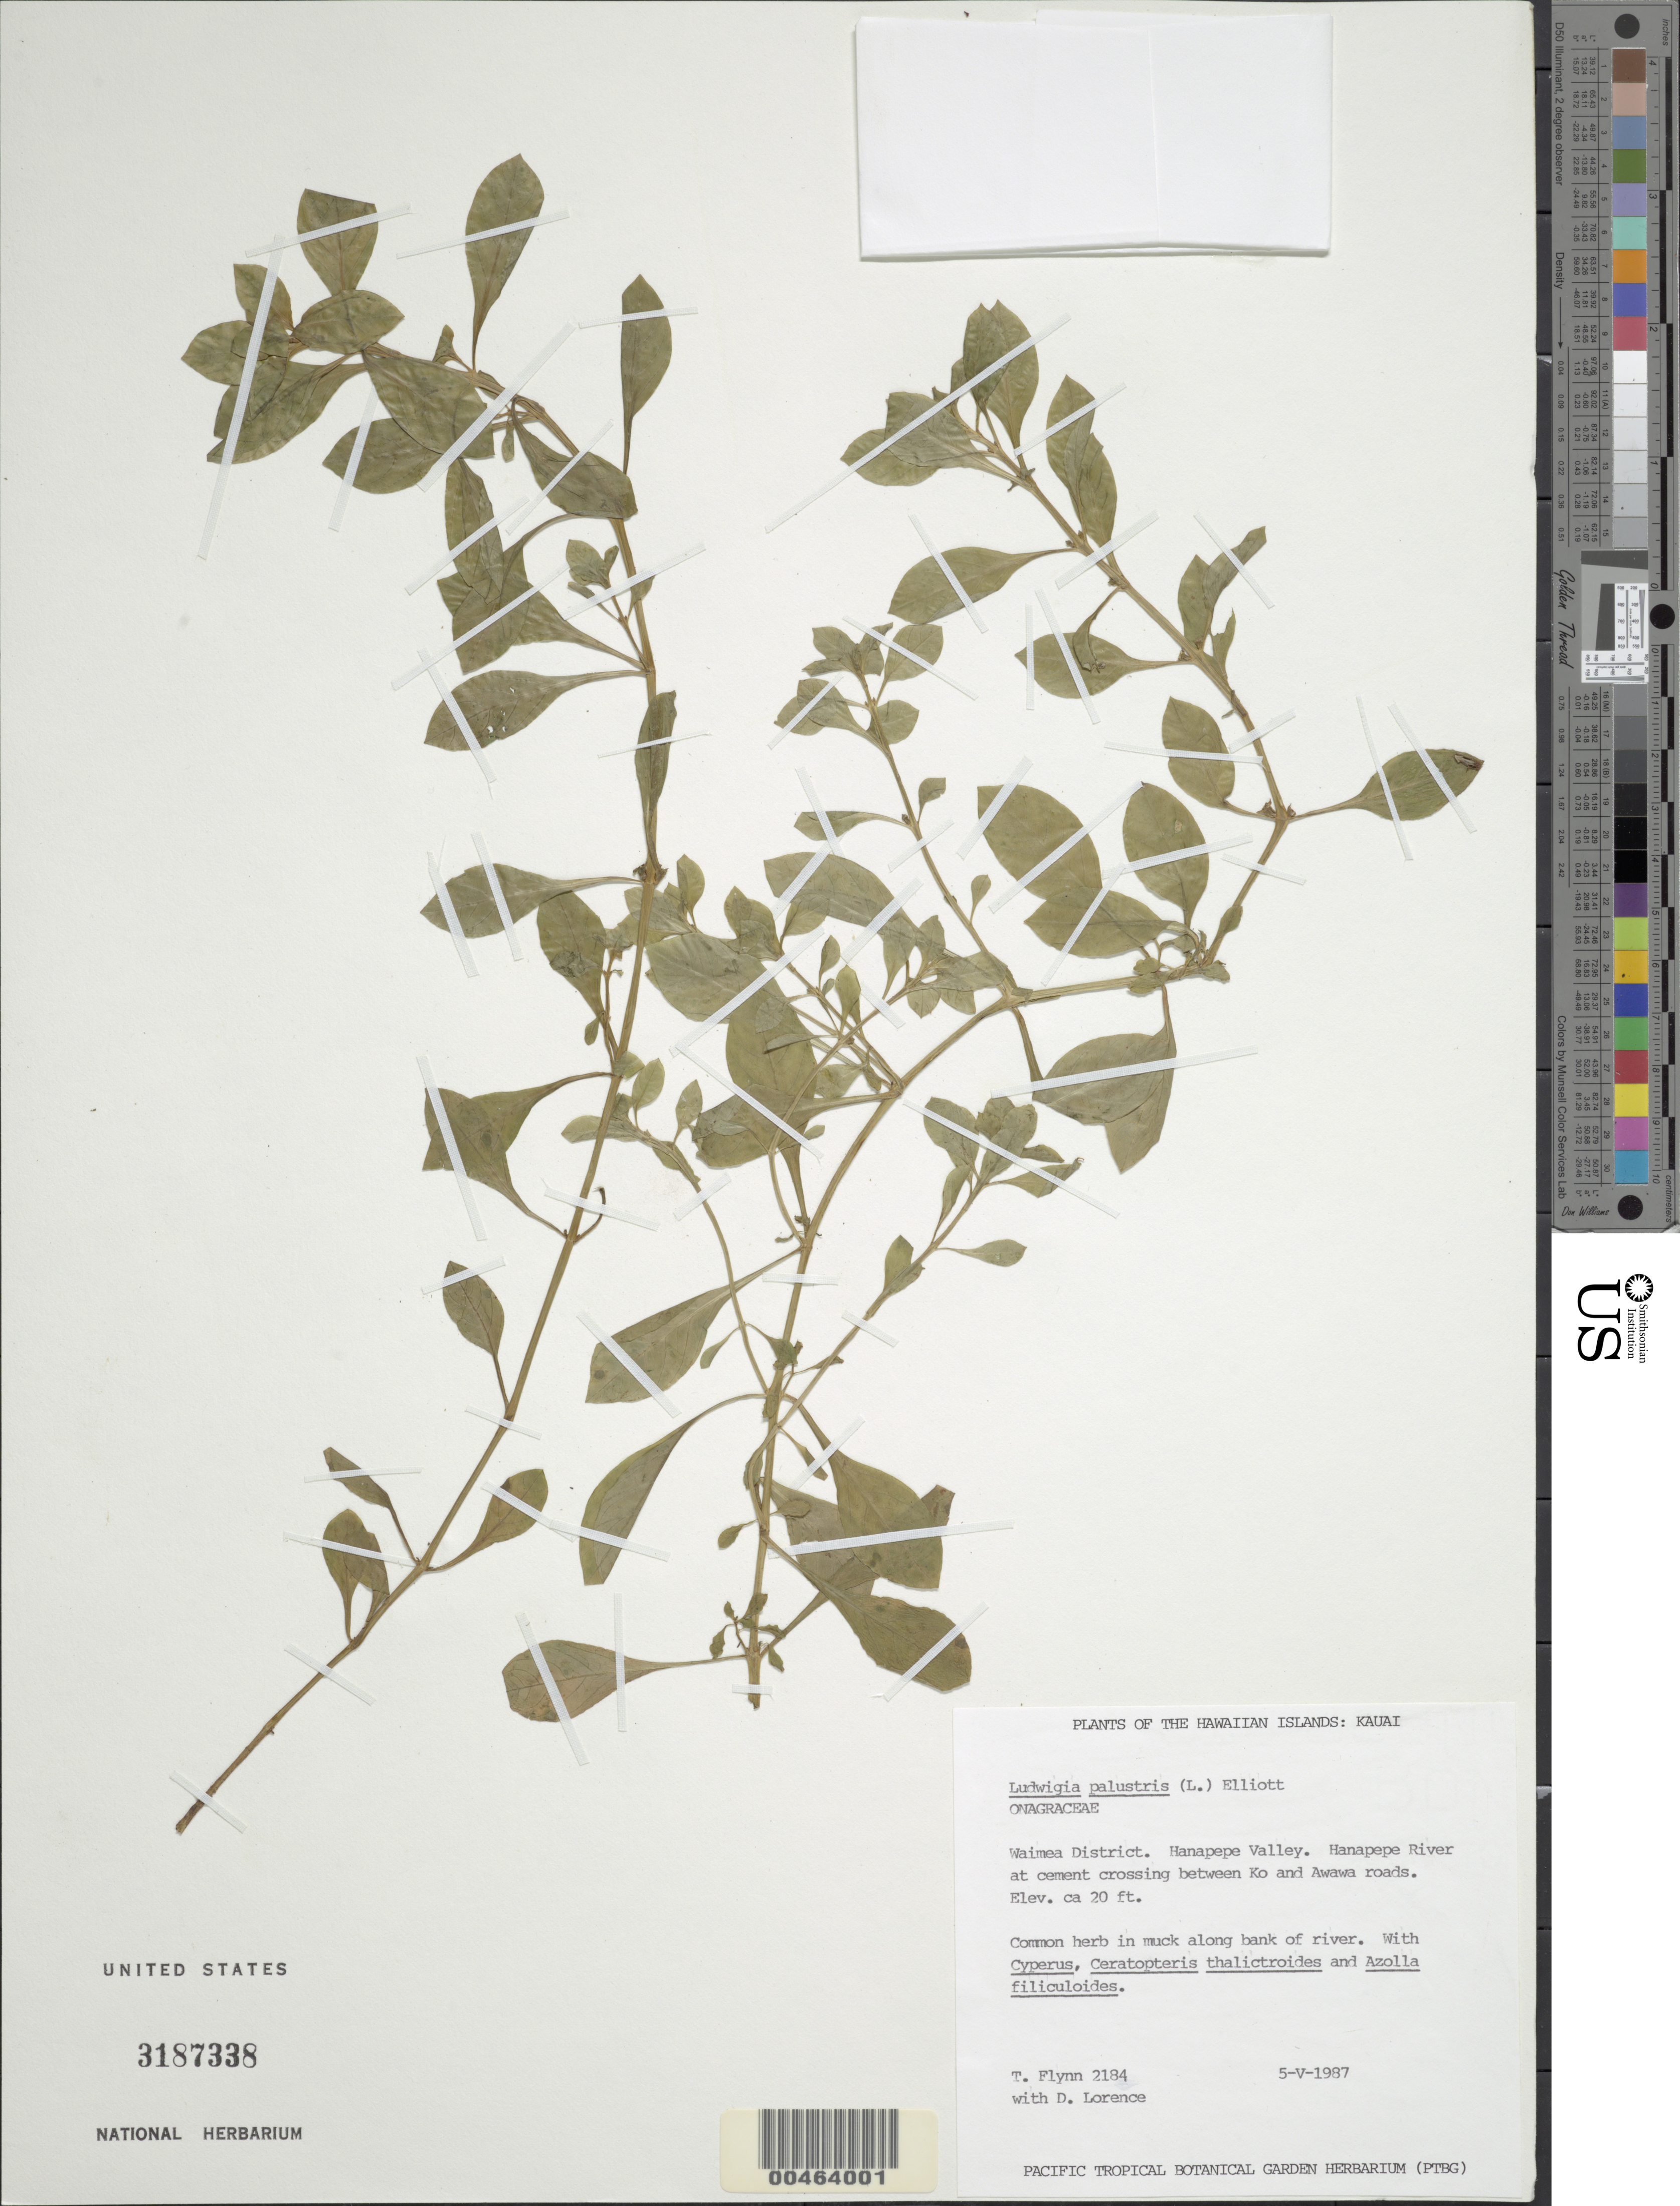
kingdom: Plantae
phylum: Tracheophyta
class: Magnoliopsida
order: Myrtales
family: Onagraceae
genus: Ludwigia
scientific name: Ludwigia palustris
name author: (L.) Elliott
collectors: T. W. Flynn & D. Lorence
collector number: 2184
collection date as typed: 5 May 1987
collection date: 1987-05-05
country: United States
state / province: Hawaii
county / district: Kauai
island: Kaua'i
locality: Waimea District. Hanapepe Valley. Hanapepe River at cement crossing between Ko and Awawa roads.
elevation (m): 6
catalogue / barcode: US 3187338